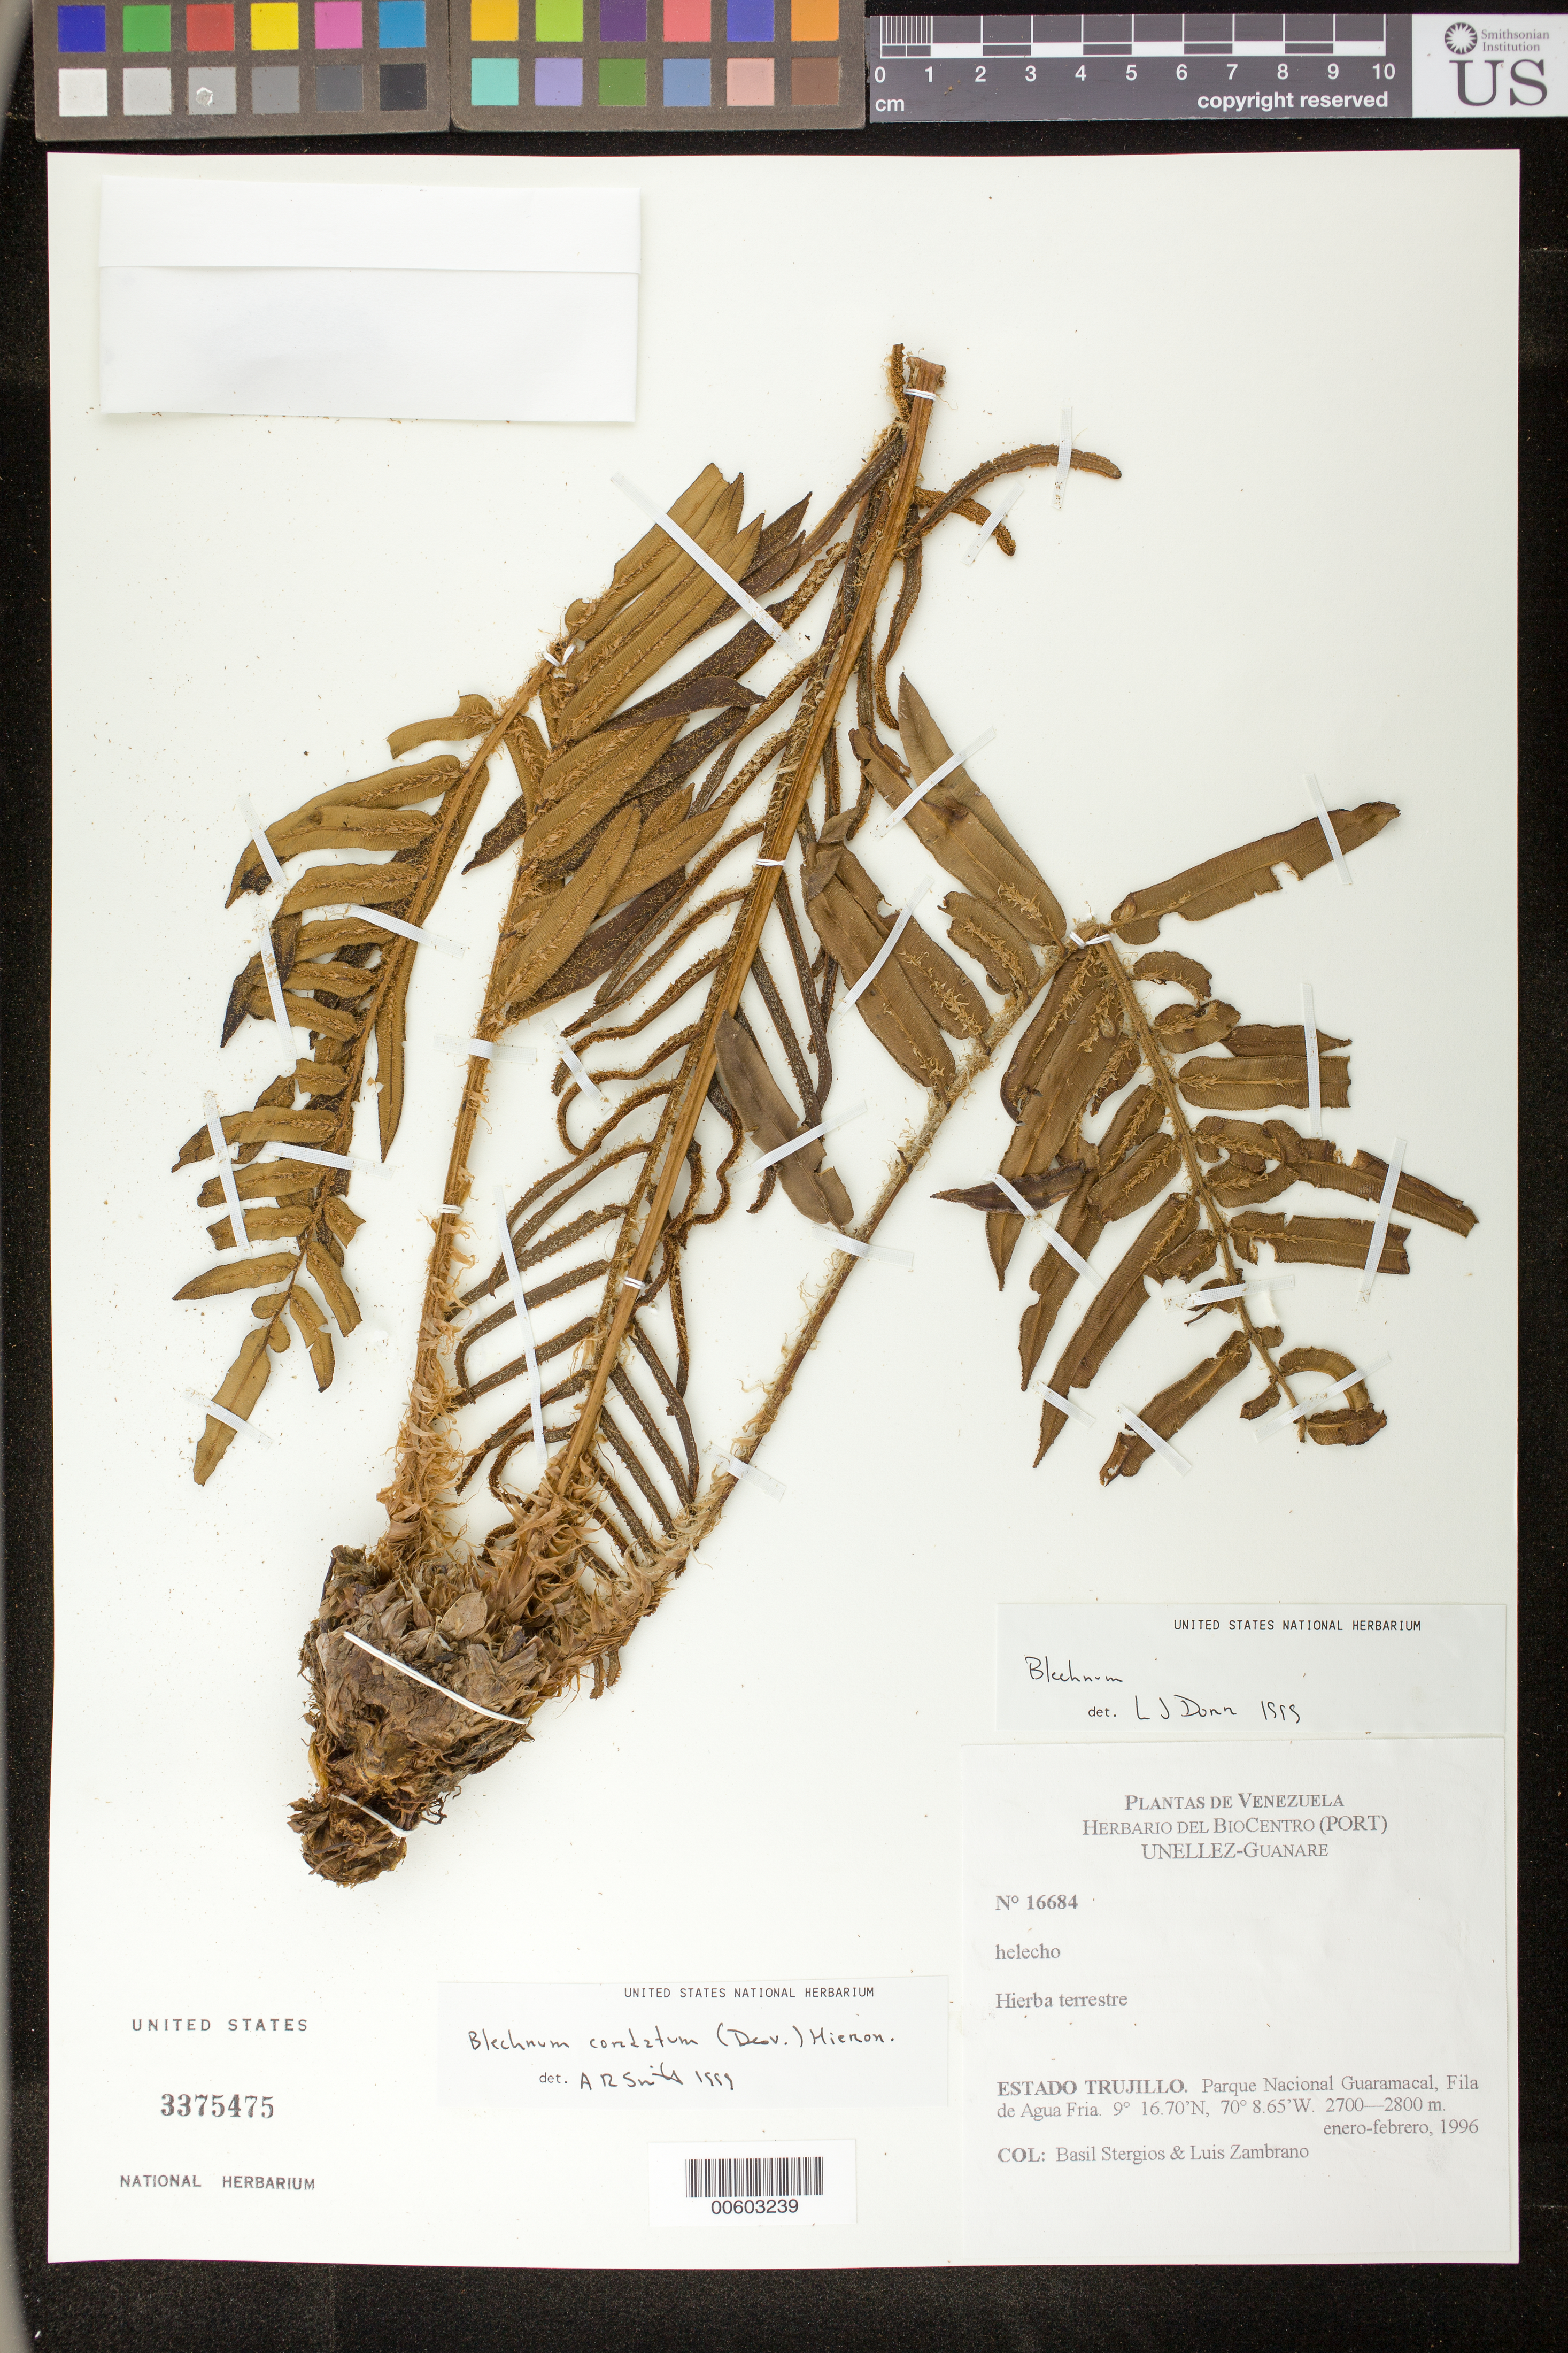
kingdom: Plantae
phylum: Tracheophyta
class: Polypodiopsida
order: Polypodiales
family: Blechnaceae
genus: Blechnum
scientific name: Blechnum cordatum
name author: (Desv.) Hieron.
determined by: Smith, Alan R., (UC)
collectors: B. G. Stergios & L. Zambrano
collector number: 16684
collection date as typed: Jan 1996 to -- Feb 1996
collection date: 1996-01/1996-02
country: Venezuela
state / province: Trujillo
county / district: Boconó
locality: Parque Nacional Guaramacal, Fila de Agua Fria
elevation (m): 2700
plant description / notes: PORT, UC, US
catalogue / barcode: US 3375475